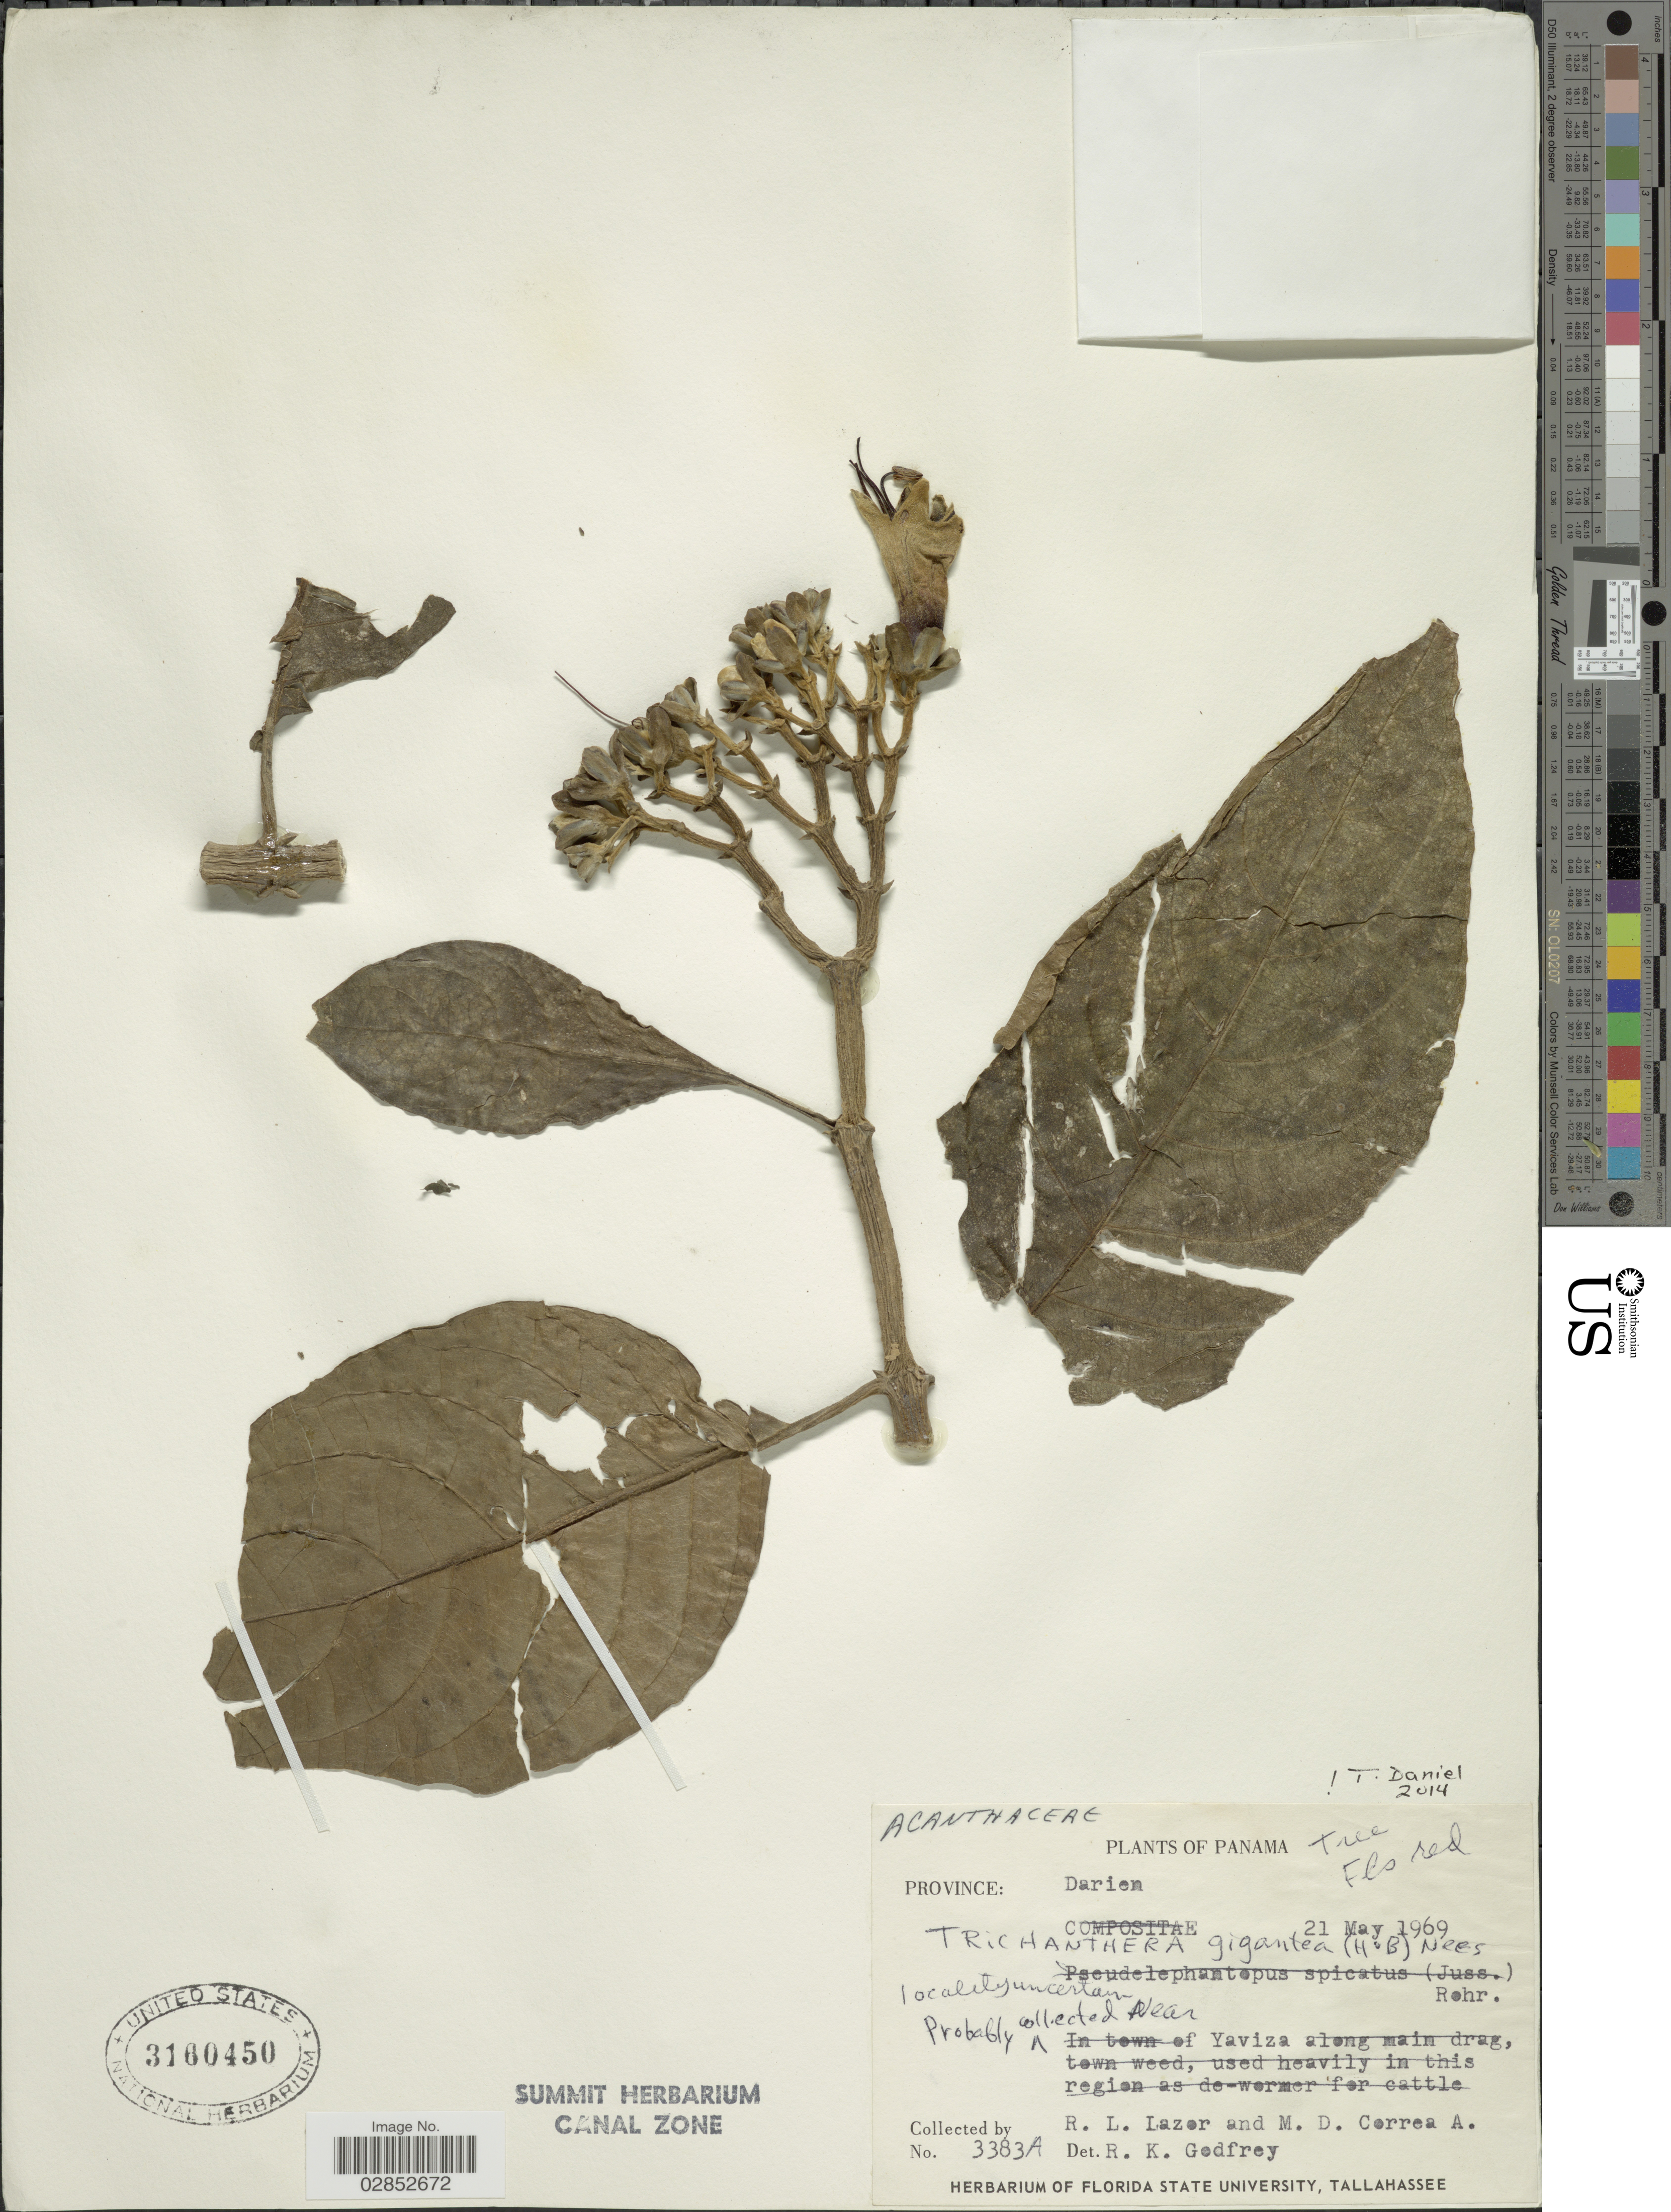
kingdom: Plantae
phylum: Tracheophyta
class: Magnoliopsida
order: Lamiales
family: Acanthaceae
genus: Trichanthera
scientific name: Trichanthera gigantea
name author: (Bonpl.) Nees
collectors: R. L. Lazor & M. D. Corrêa-A.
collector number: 3383A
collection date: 1969-05-21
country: Panama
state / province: Darién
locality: Near Yaviza.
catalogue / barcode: US 3160450